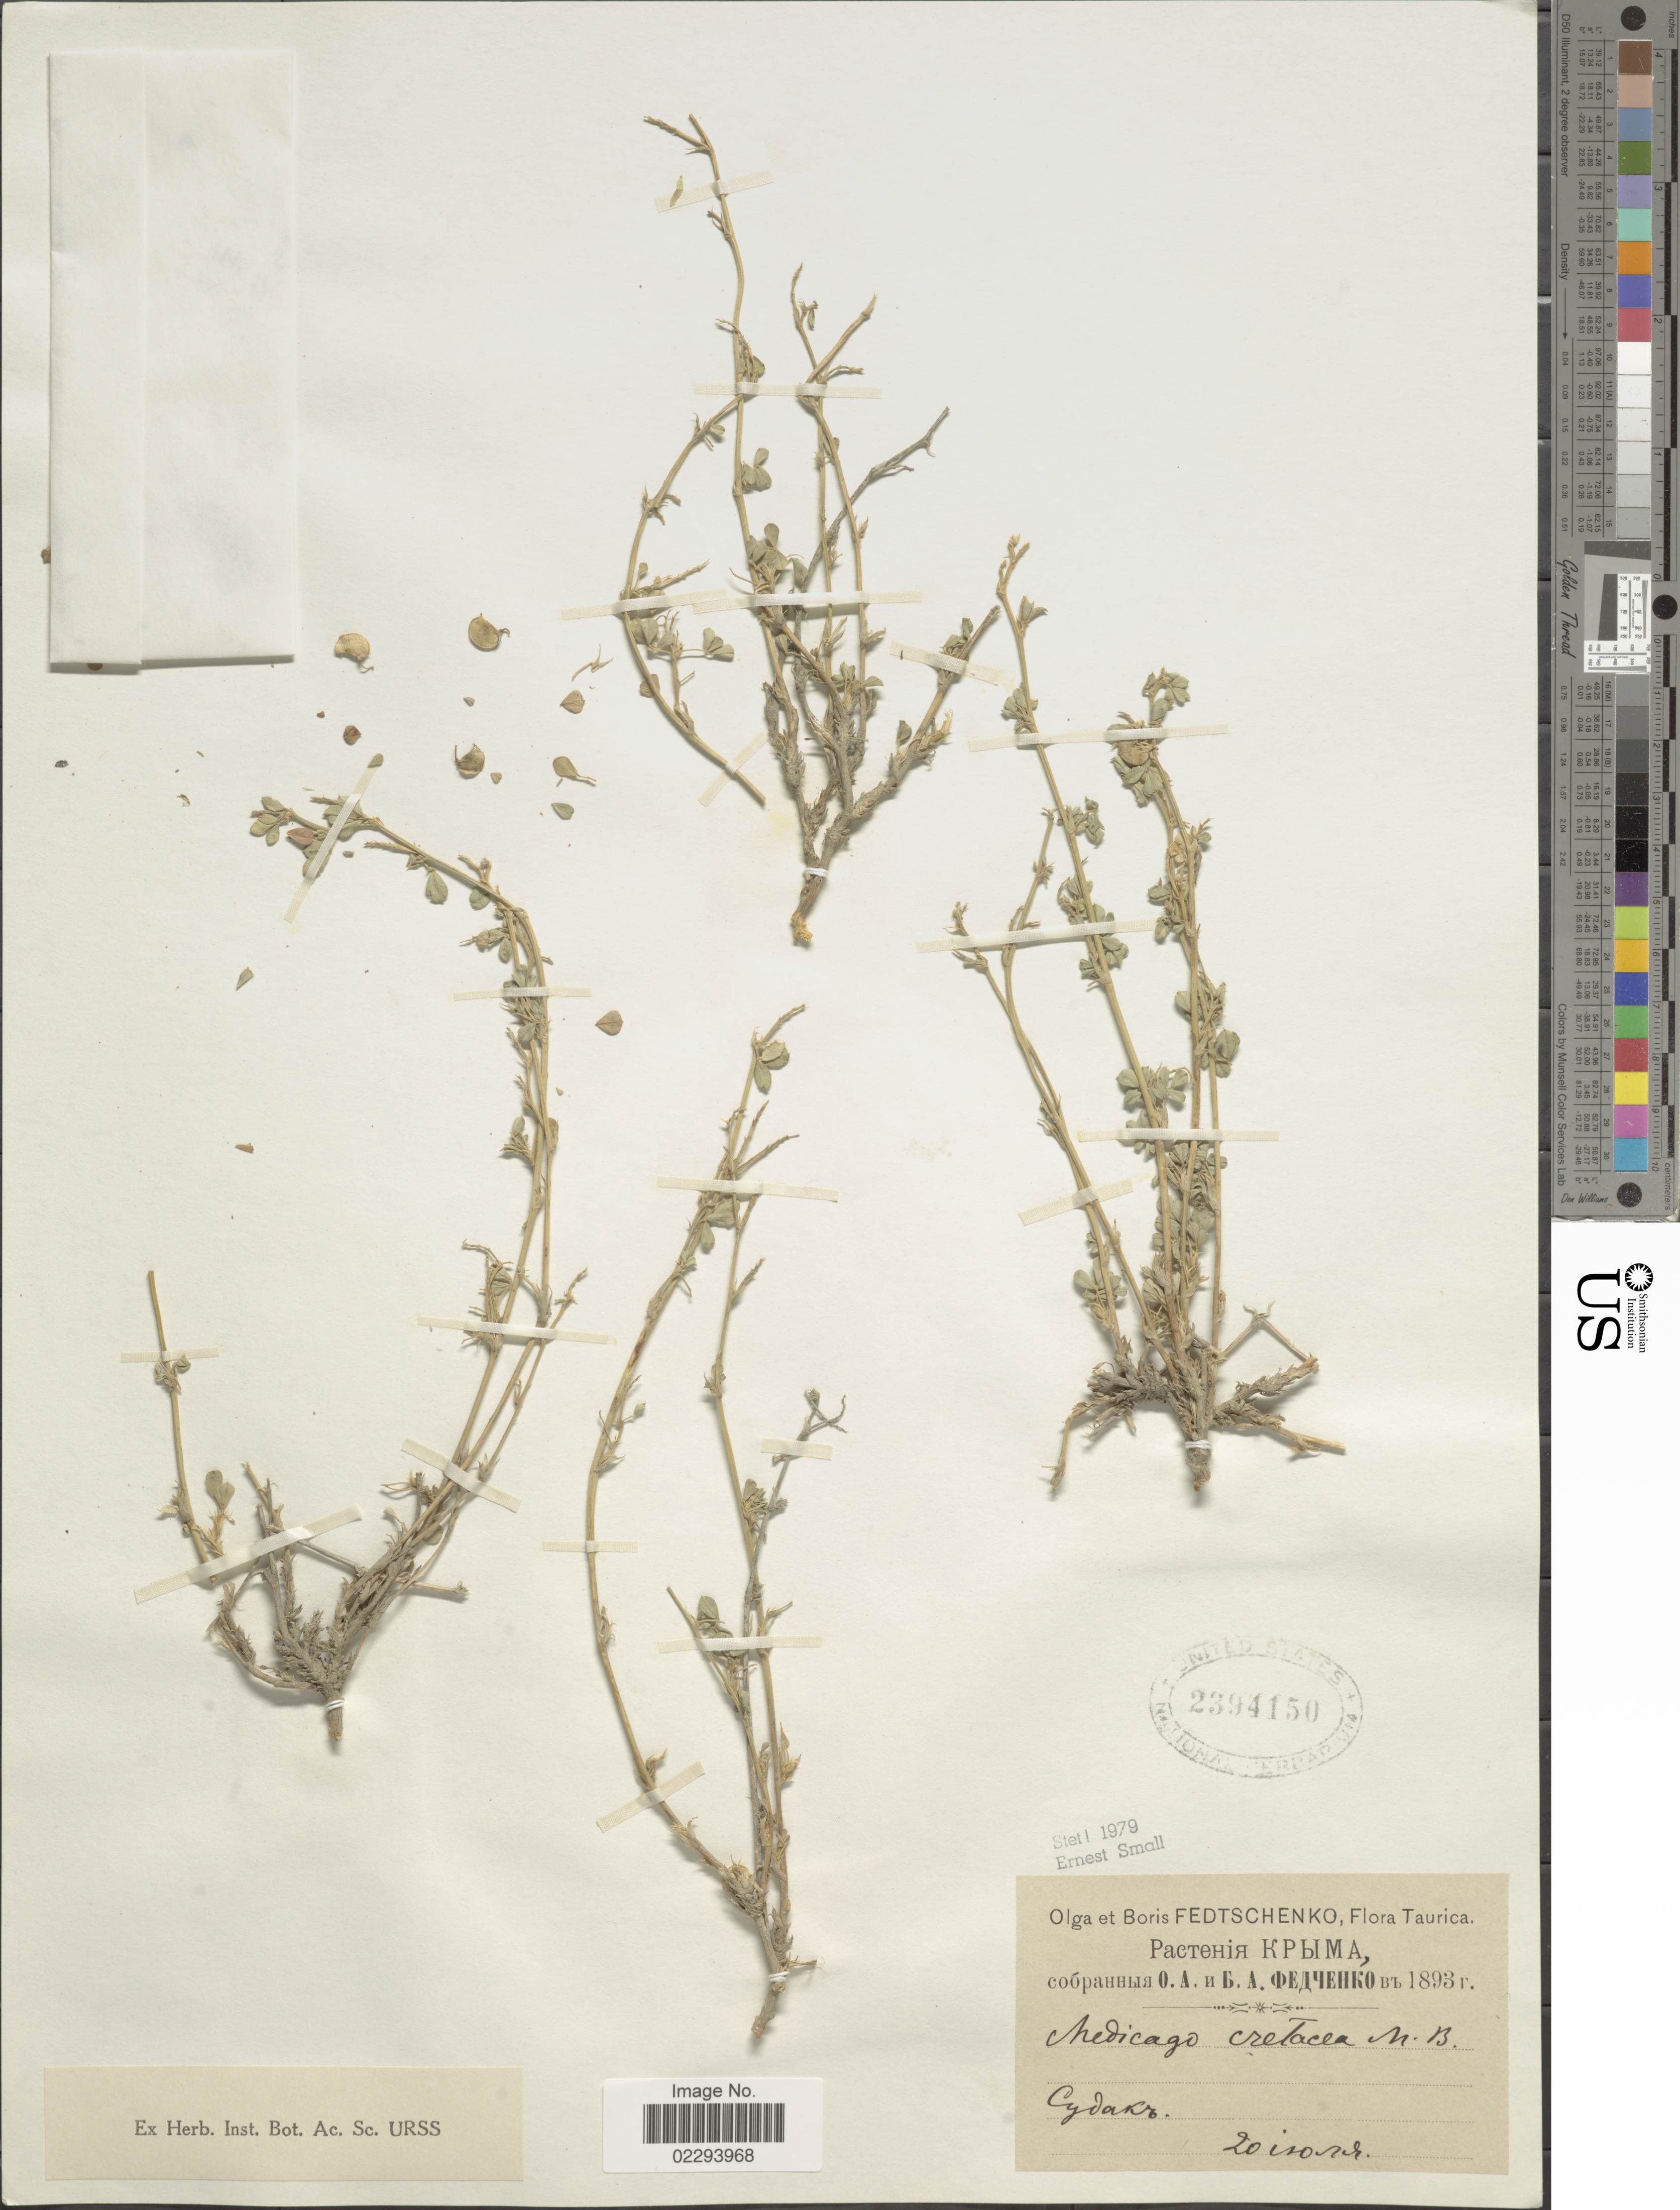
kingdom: Plantae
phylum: Tracheophyta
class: Magnoliopsida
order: Fabales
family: Fabaceae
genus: Medicago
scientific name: Medicago cretacea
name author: M. Bieb.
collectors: O. A. Fedtschenko & B. Fedchenko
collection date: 1893-01-20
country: Ukraine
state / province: Crimea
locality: Sudak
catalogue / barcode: US 2394150